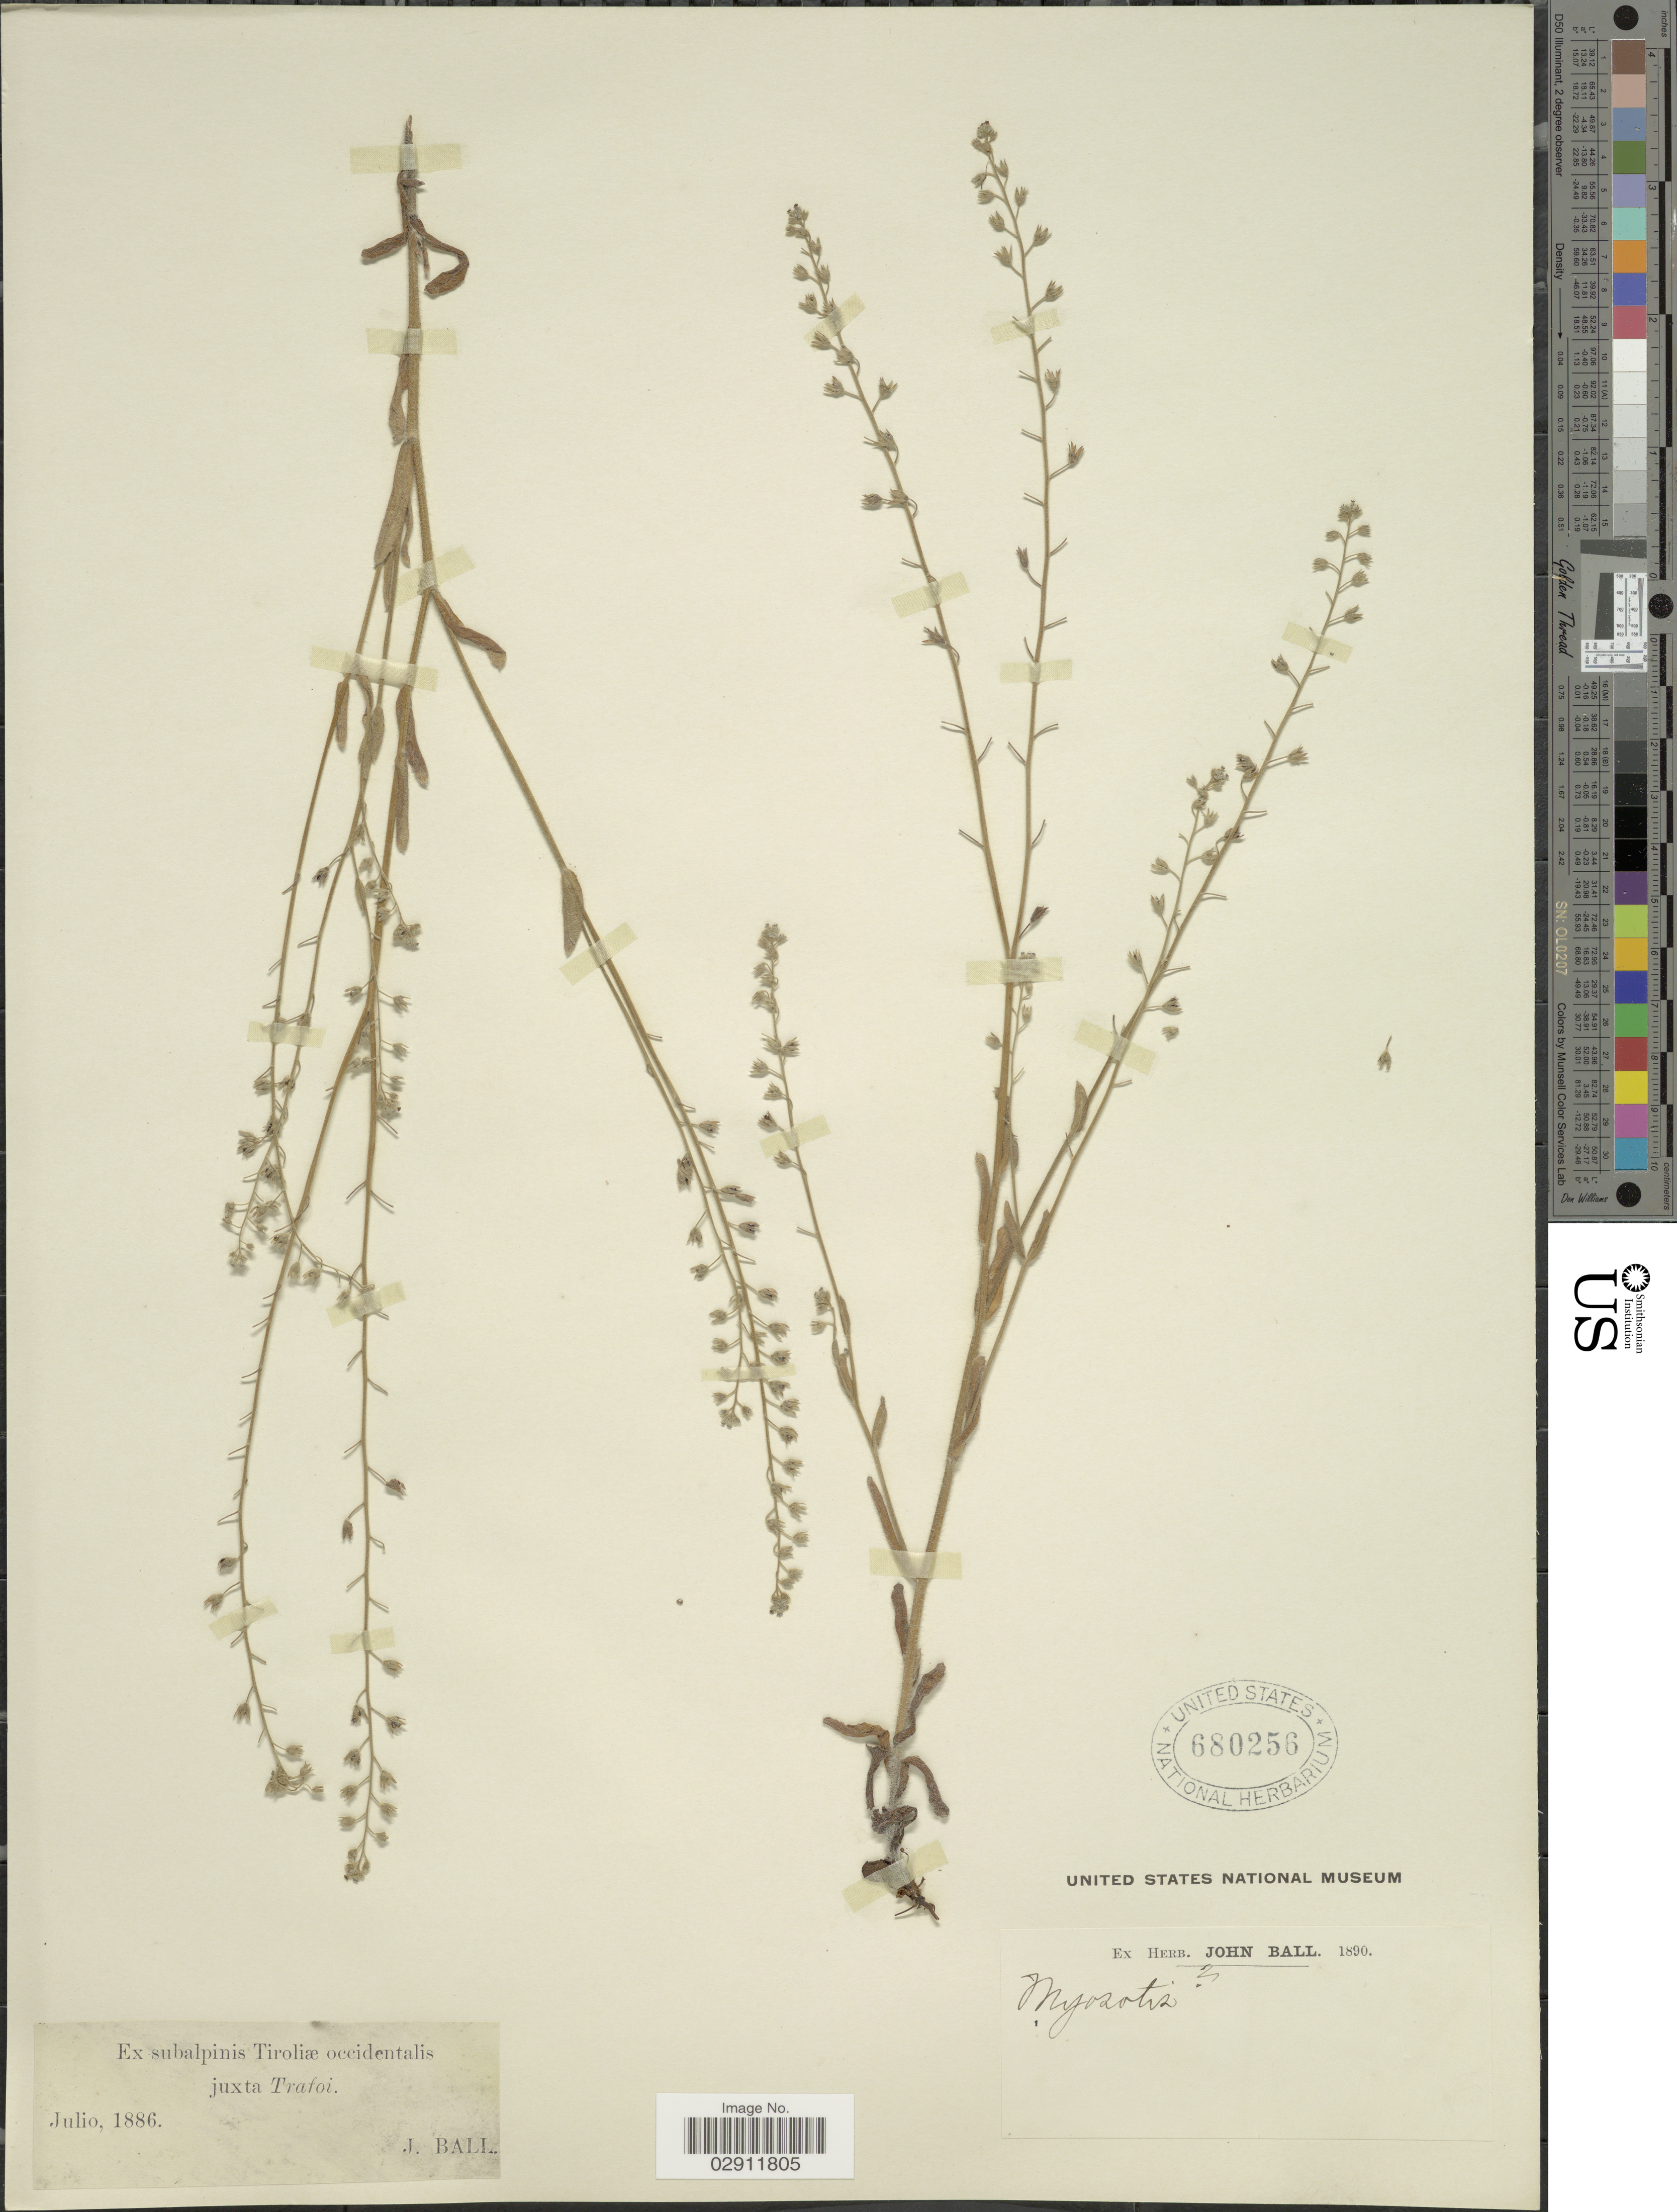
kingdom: Plantae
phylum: Tracheophyta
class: Magnoliopsida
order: Boraginales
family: Boraginaceae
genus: Myosotis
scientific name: Myosotis sp.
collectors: J. Ball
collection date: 1886-07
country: Austria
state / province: Tirol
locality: Subalpinis Tiroliæ occidentalis juxta Trafoi.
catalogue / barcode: US 680256